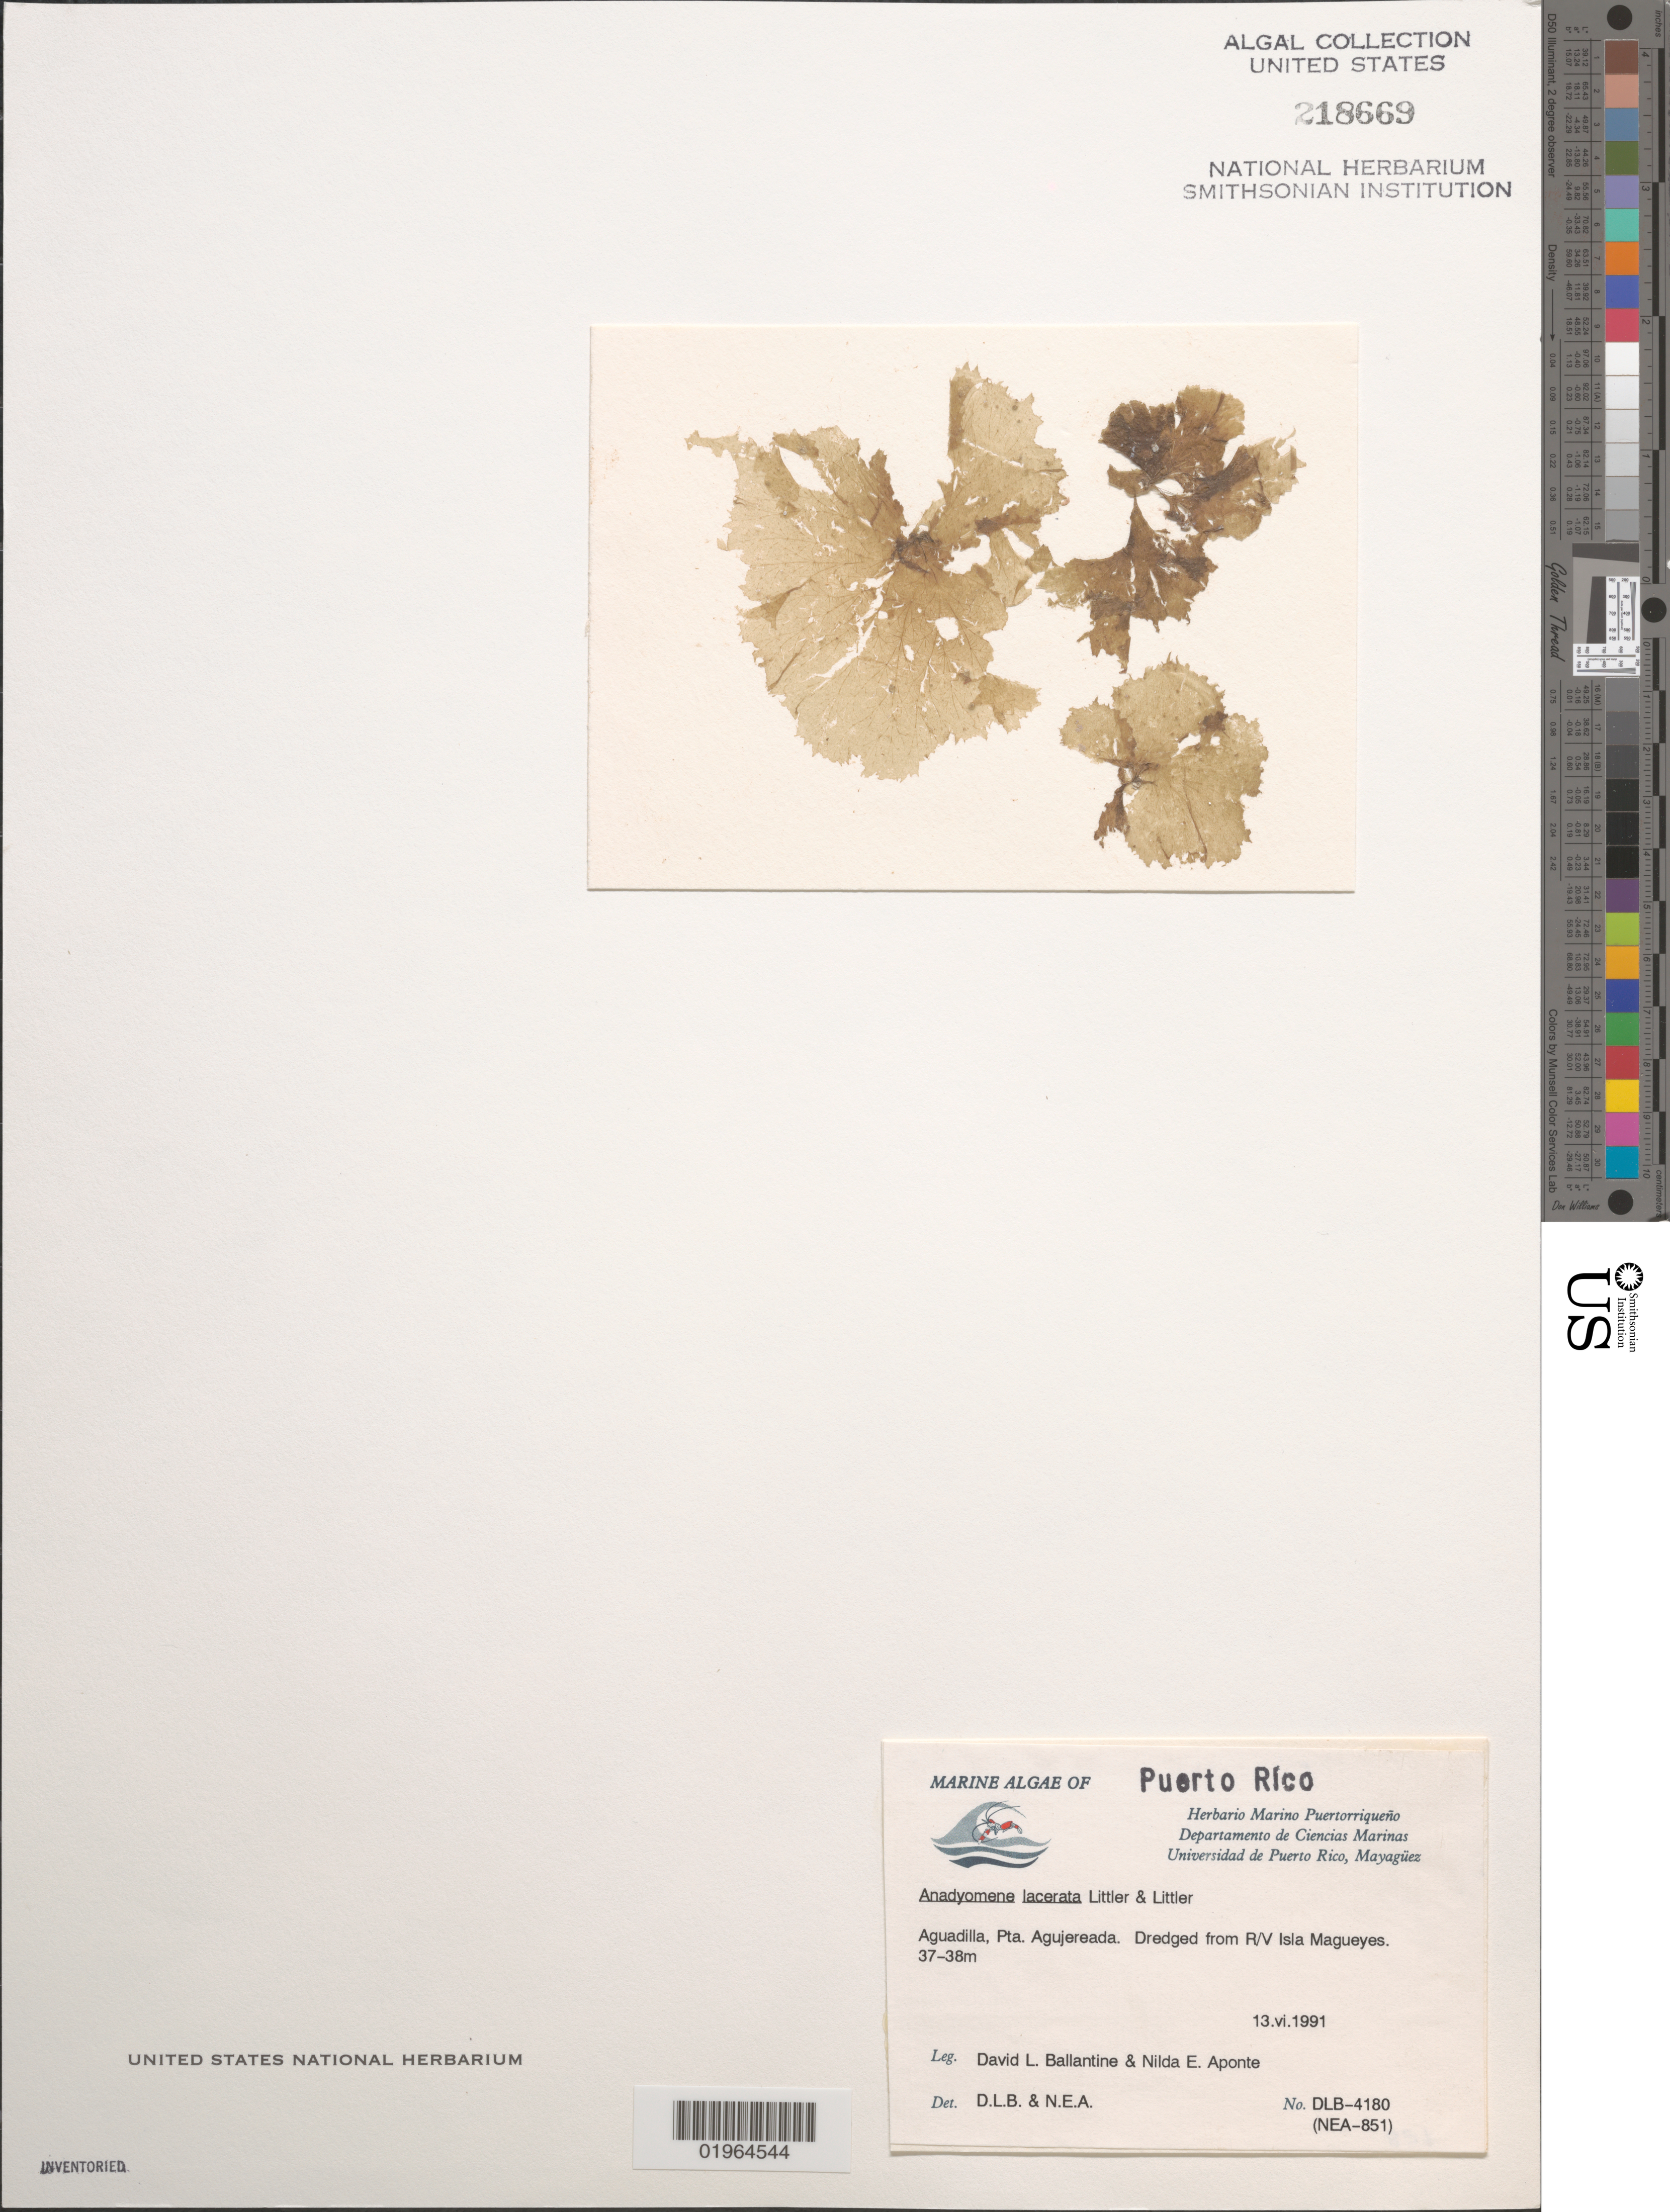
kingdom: Plantae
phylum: Chlorophyta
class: Ulvophyceae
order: Cladophorales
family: Anadyomenaceae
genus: Anadyomene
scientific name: Anadyomene lacerata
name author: D.S. Littler & Littler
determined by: Ballantine, D. L.; Aponte, N. E.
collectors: D.L. Ballantine & N. E. Aponte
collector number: DLB 4180, NEA 851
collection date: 1991-06-13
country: Puerto Rico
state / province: Aguadilla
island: Isla Magueyes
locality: Pta. Agujereada. Dredged from R/V Isla Magueyes,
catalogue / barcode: US 218669